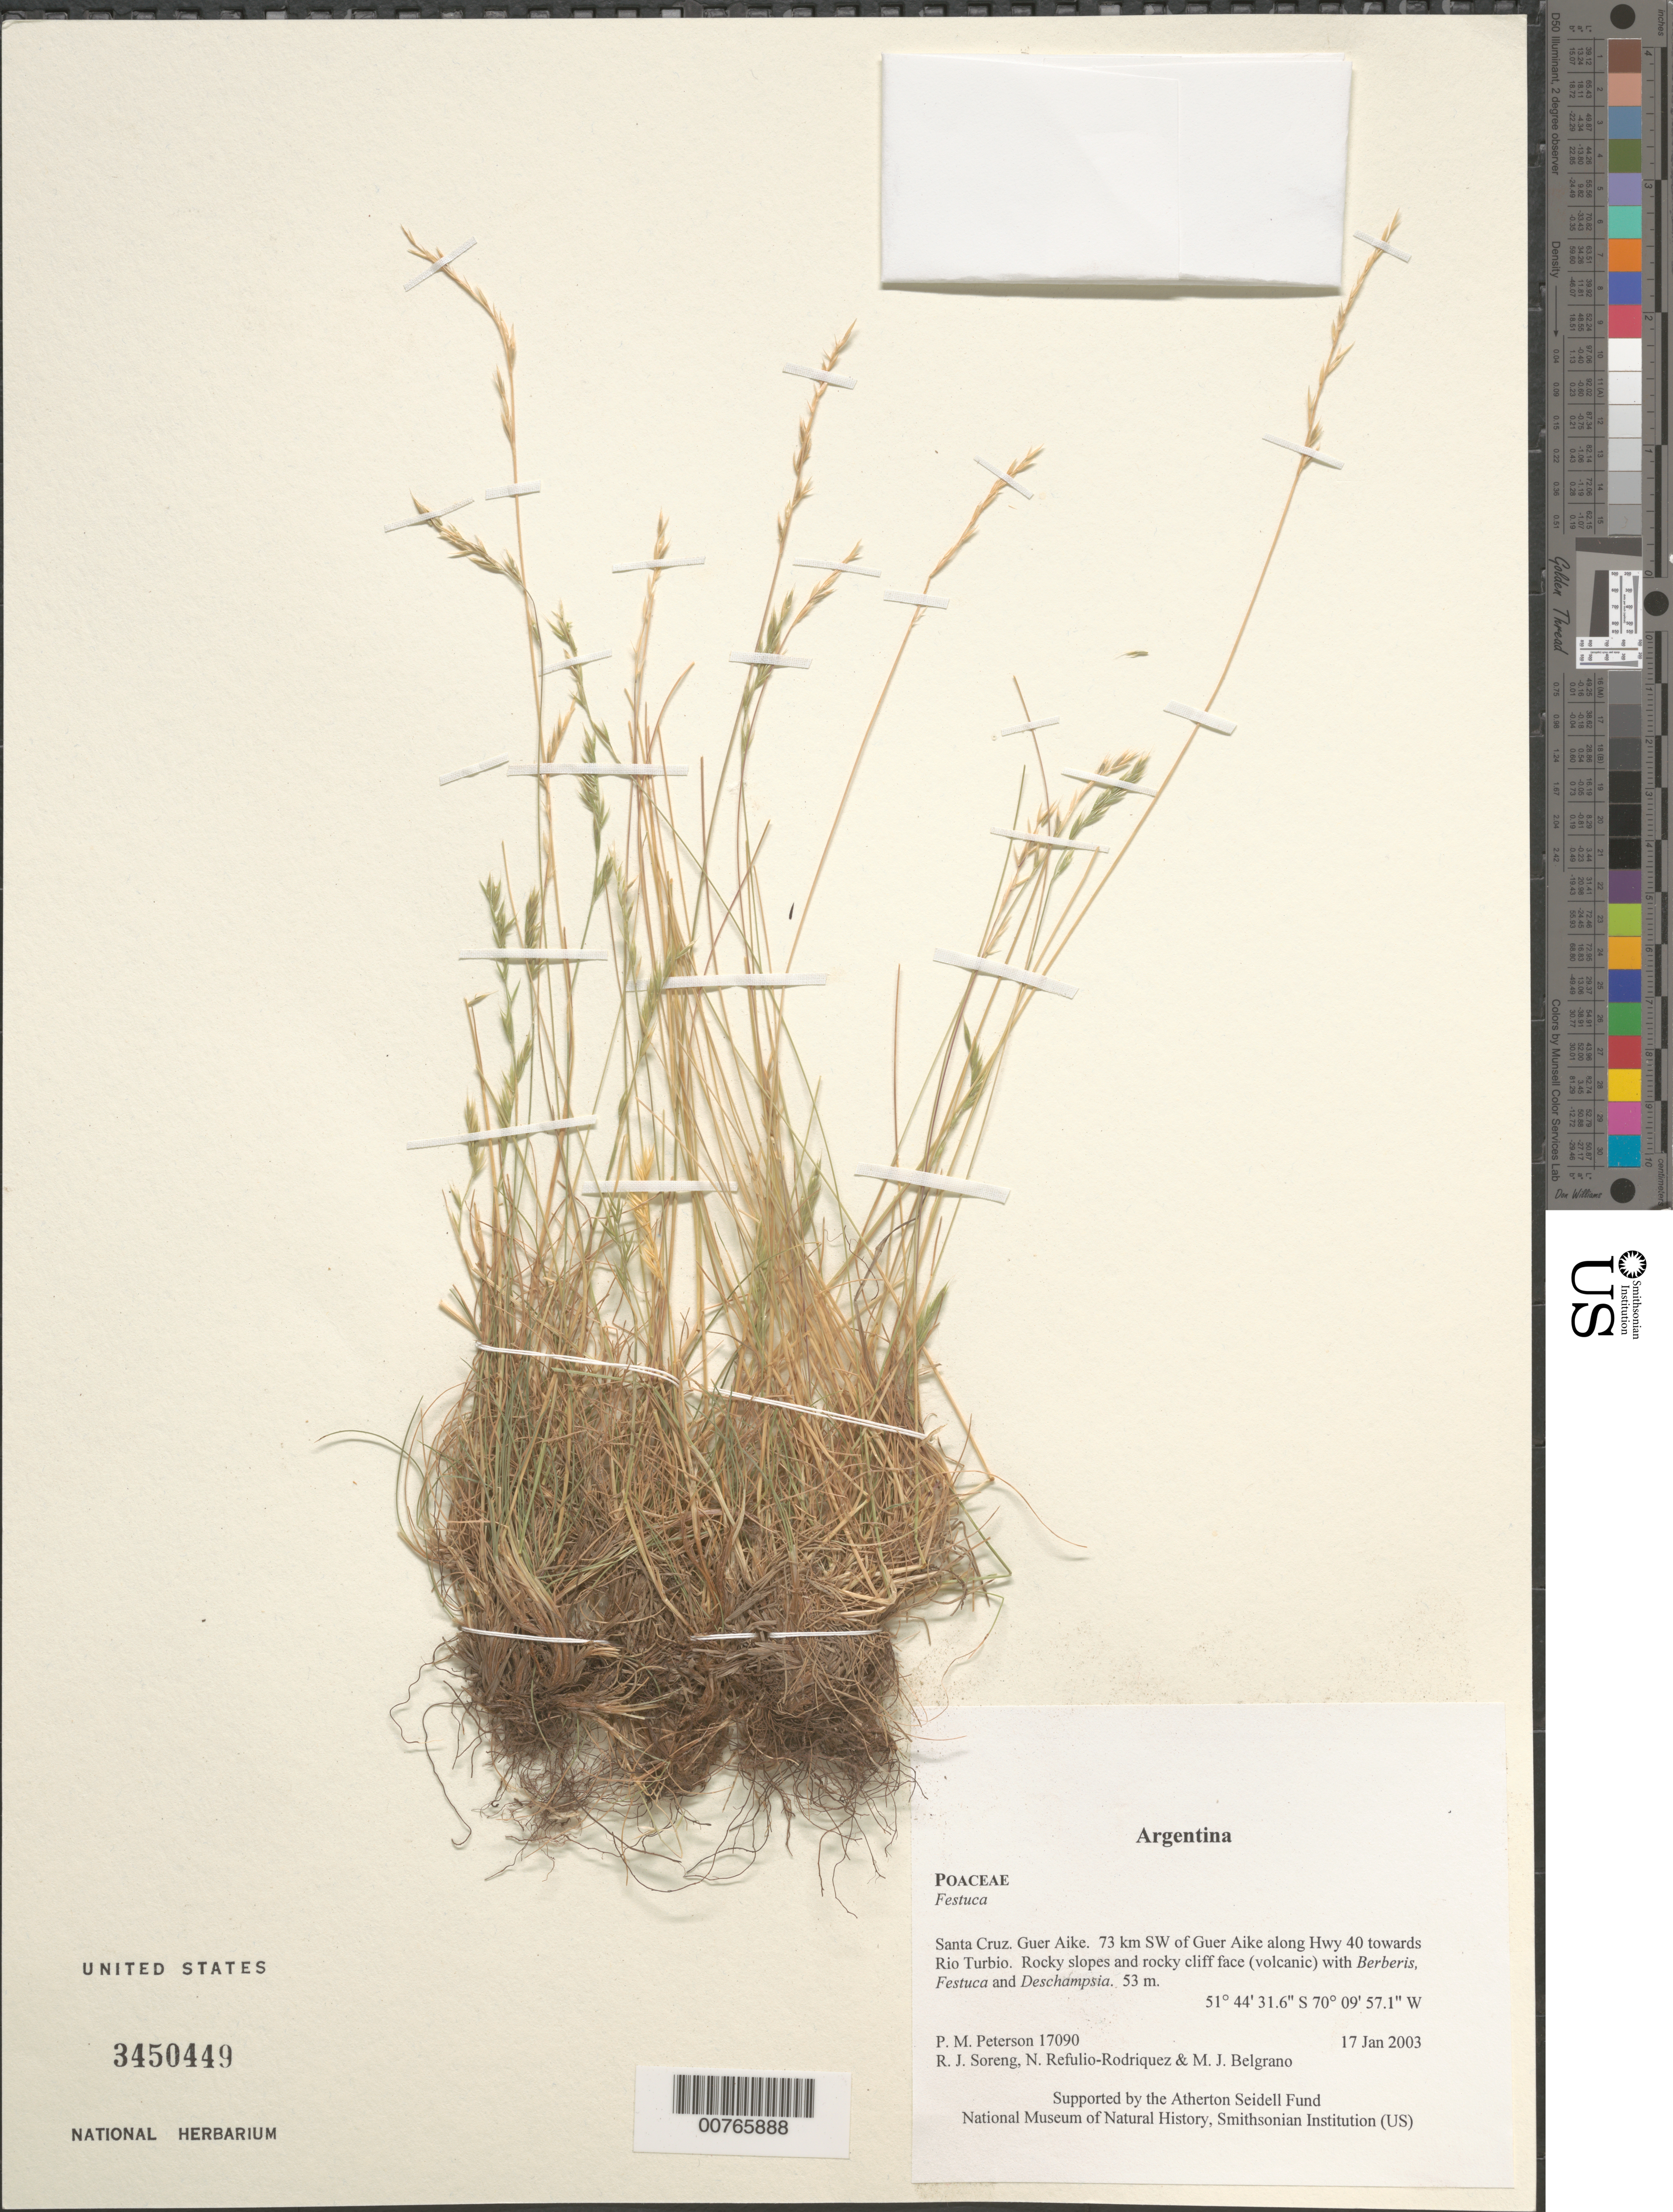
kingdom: Plantae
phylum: Tracheophyta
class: Liliopsida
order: Poales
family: Poaceae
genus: Festuca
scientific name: Festuca sp.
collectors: P. M. Peterson, R. J. Soreng, N. Refulio-Rodríguez & M. Belgrano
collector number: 17090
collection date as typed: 17 Jan 2003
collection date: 2003-01-17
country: Argentina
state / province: Santa Cruz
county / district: Guer Aike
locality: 73 km SW of Guer Aike along Hwy 40 towards Rio Turbio. Rocky slopes and rocky cliff face (volcanic) with Berberis, Festuca and Deschampsia.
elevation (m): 53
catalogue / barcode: US 3450449